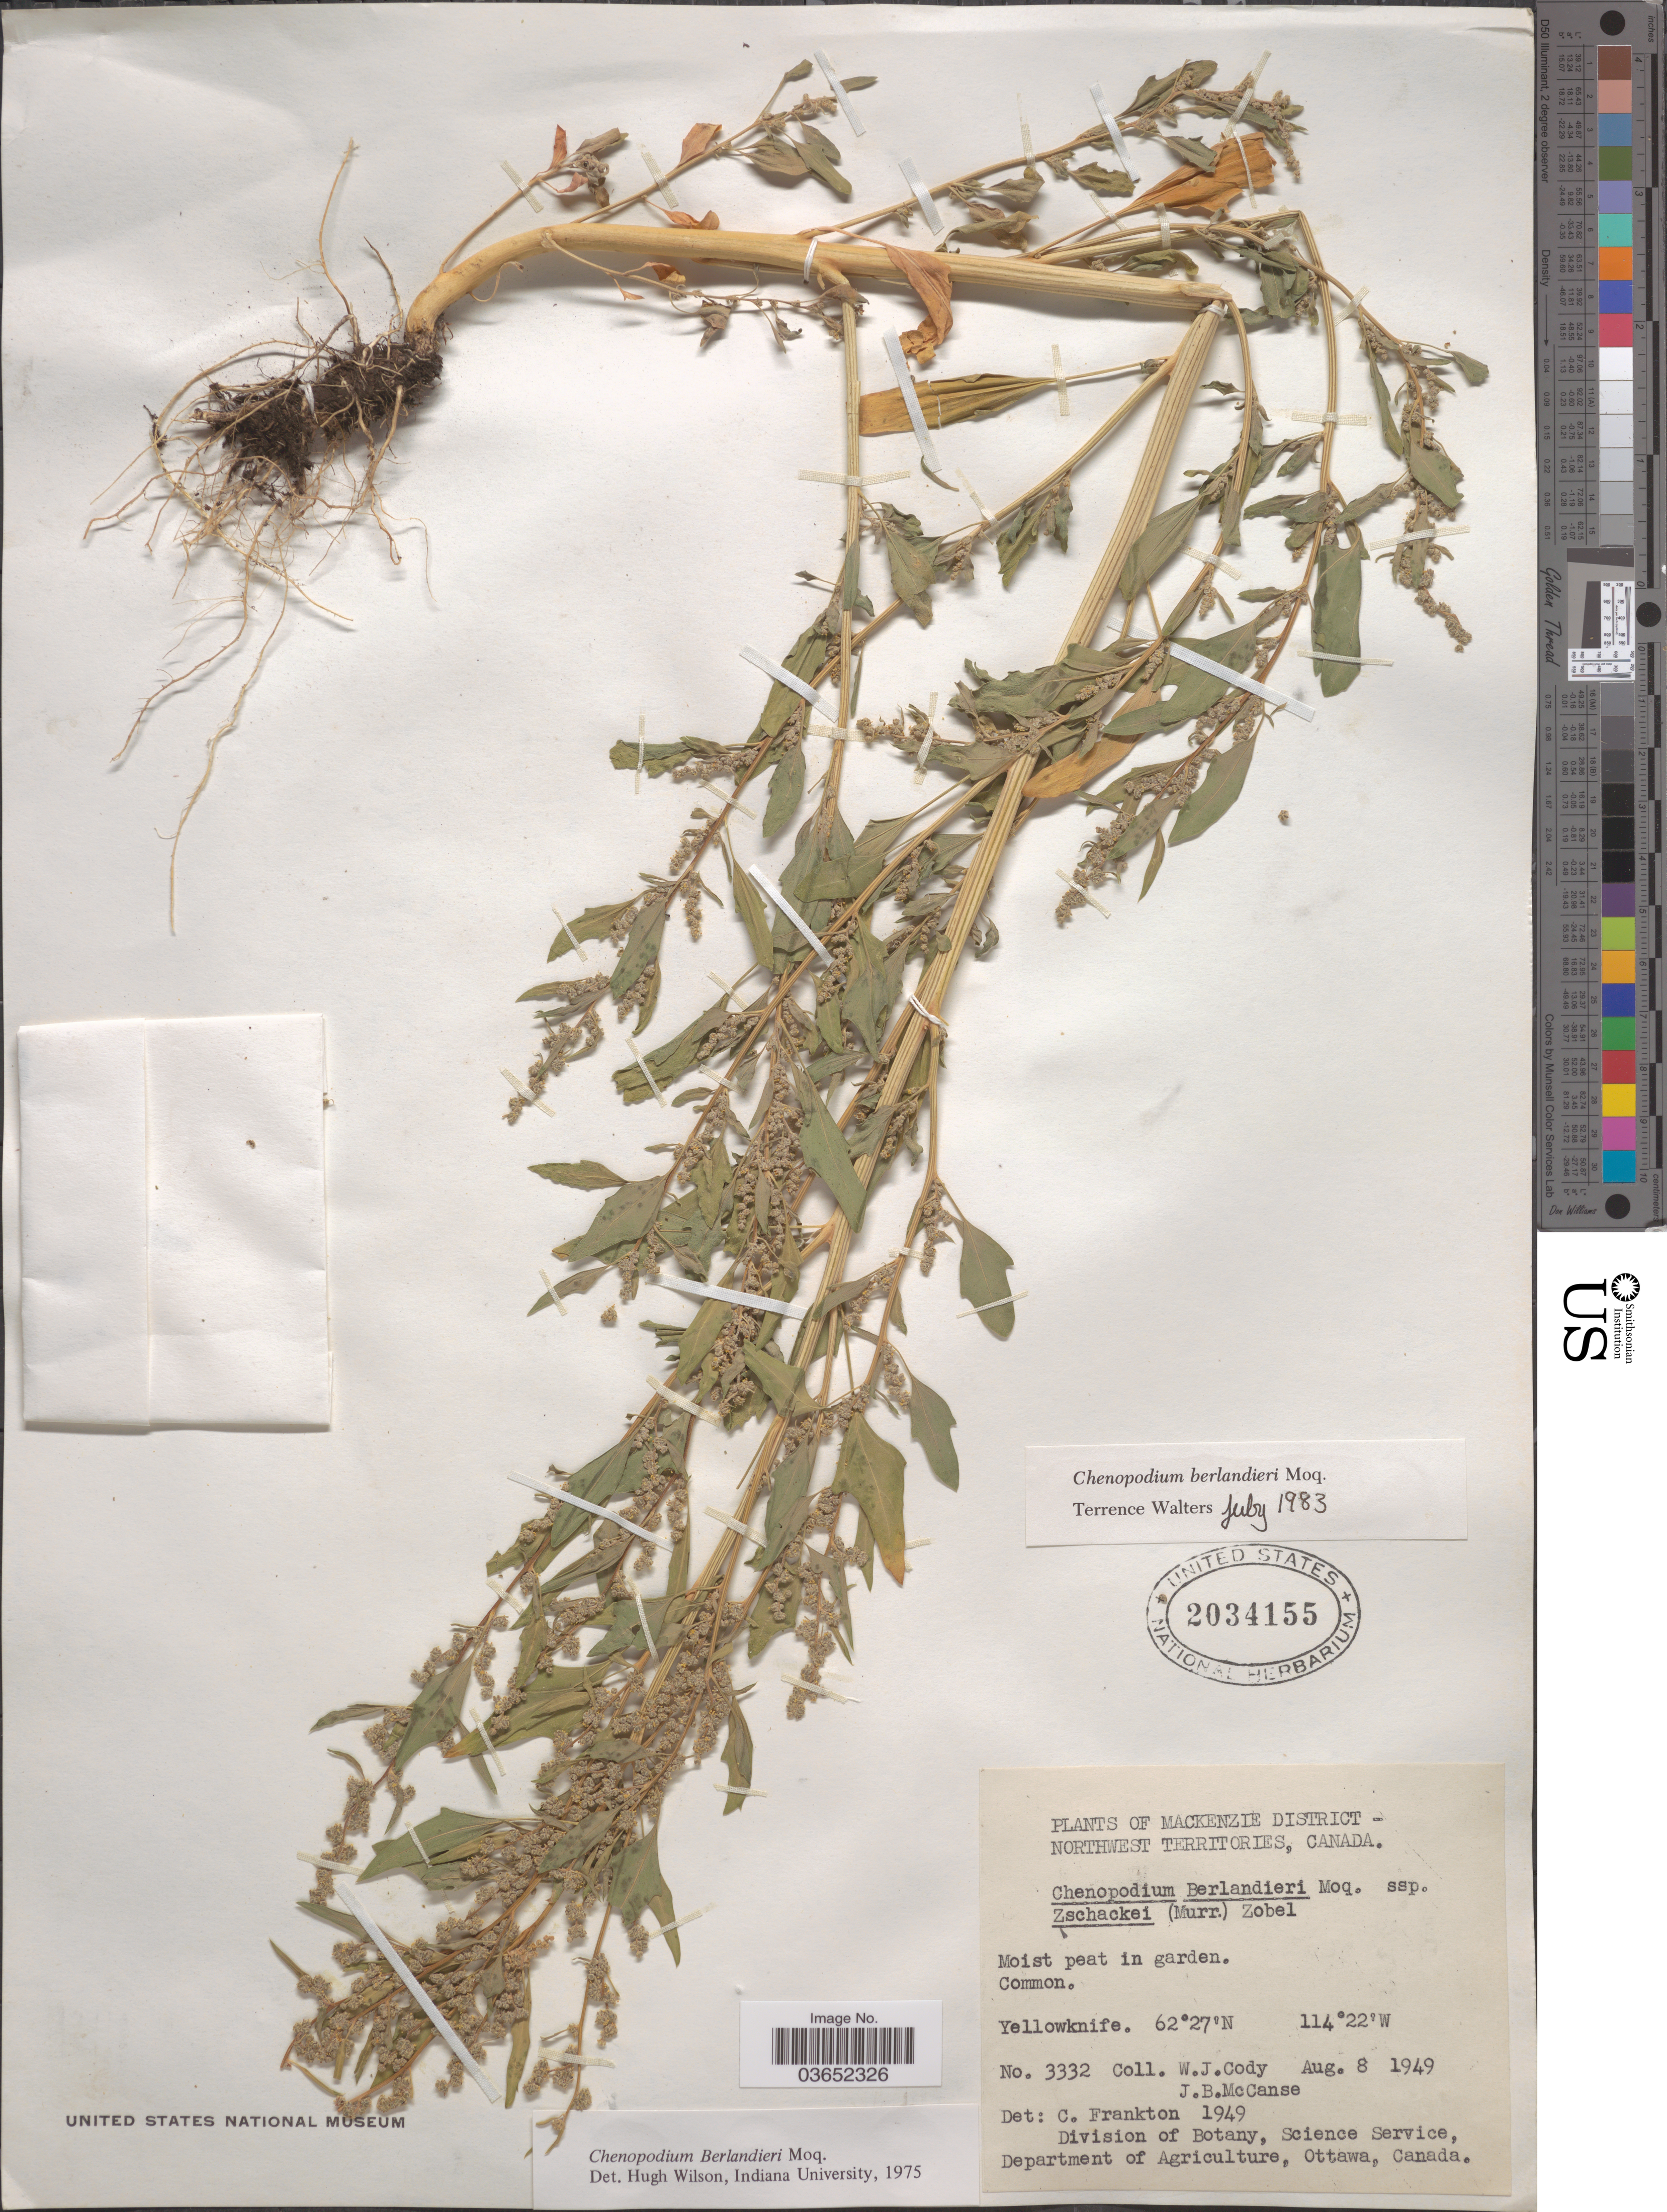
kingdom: Plantae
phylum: Tracheophyta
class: Magnoliopsida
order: Caryophyllales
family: Amaranthaceae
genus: Chenopodium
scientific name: Chenopodium berlandieri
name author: Moq.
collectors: W. Cody & J. McCanse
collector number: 3332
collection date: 1949-08-08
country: Canada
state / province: Northwest Territories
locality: Mackenzie District, Moist peat in garden. Yellowknife.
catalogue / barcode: US 2034155